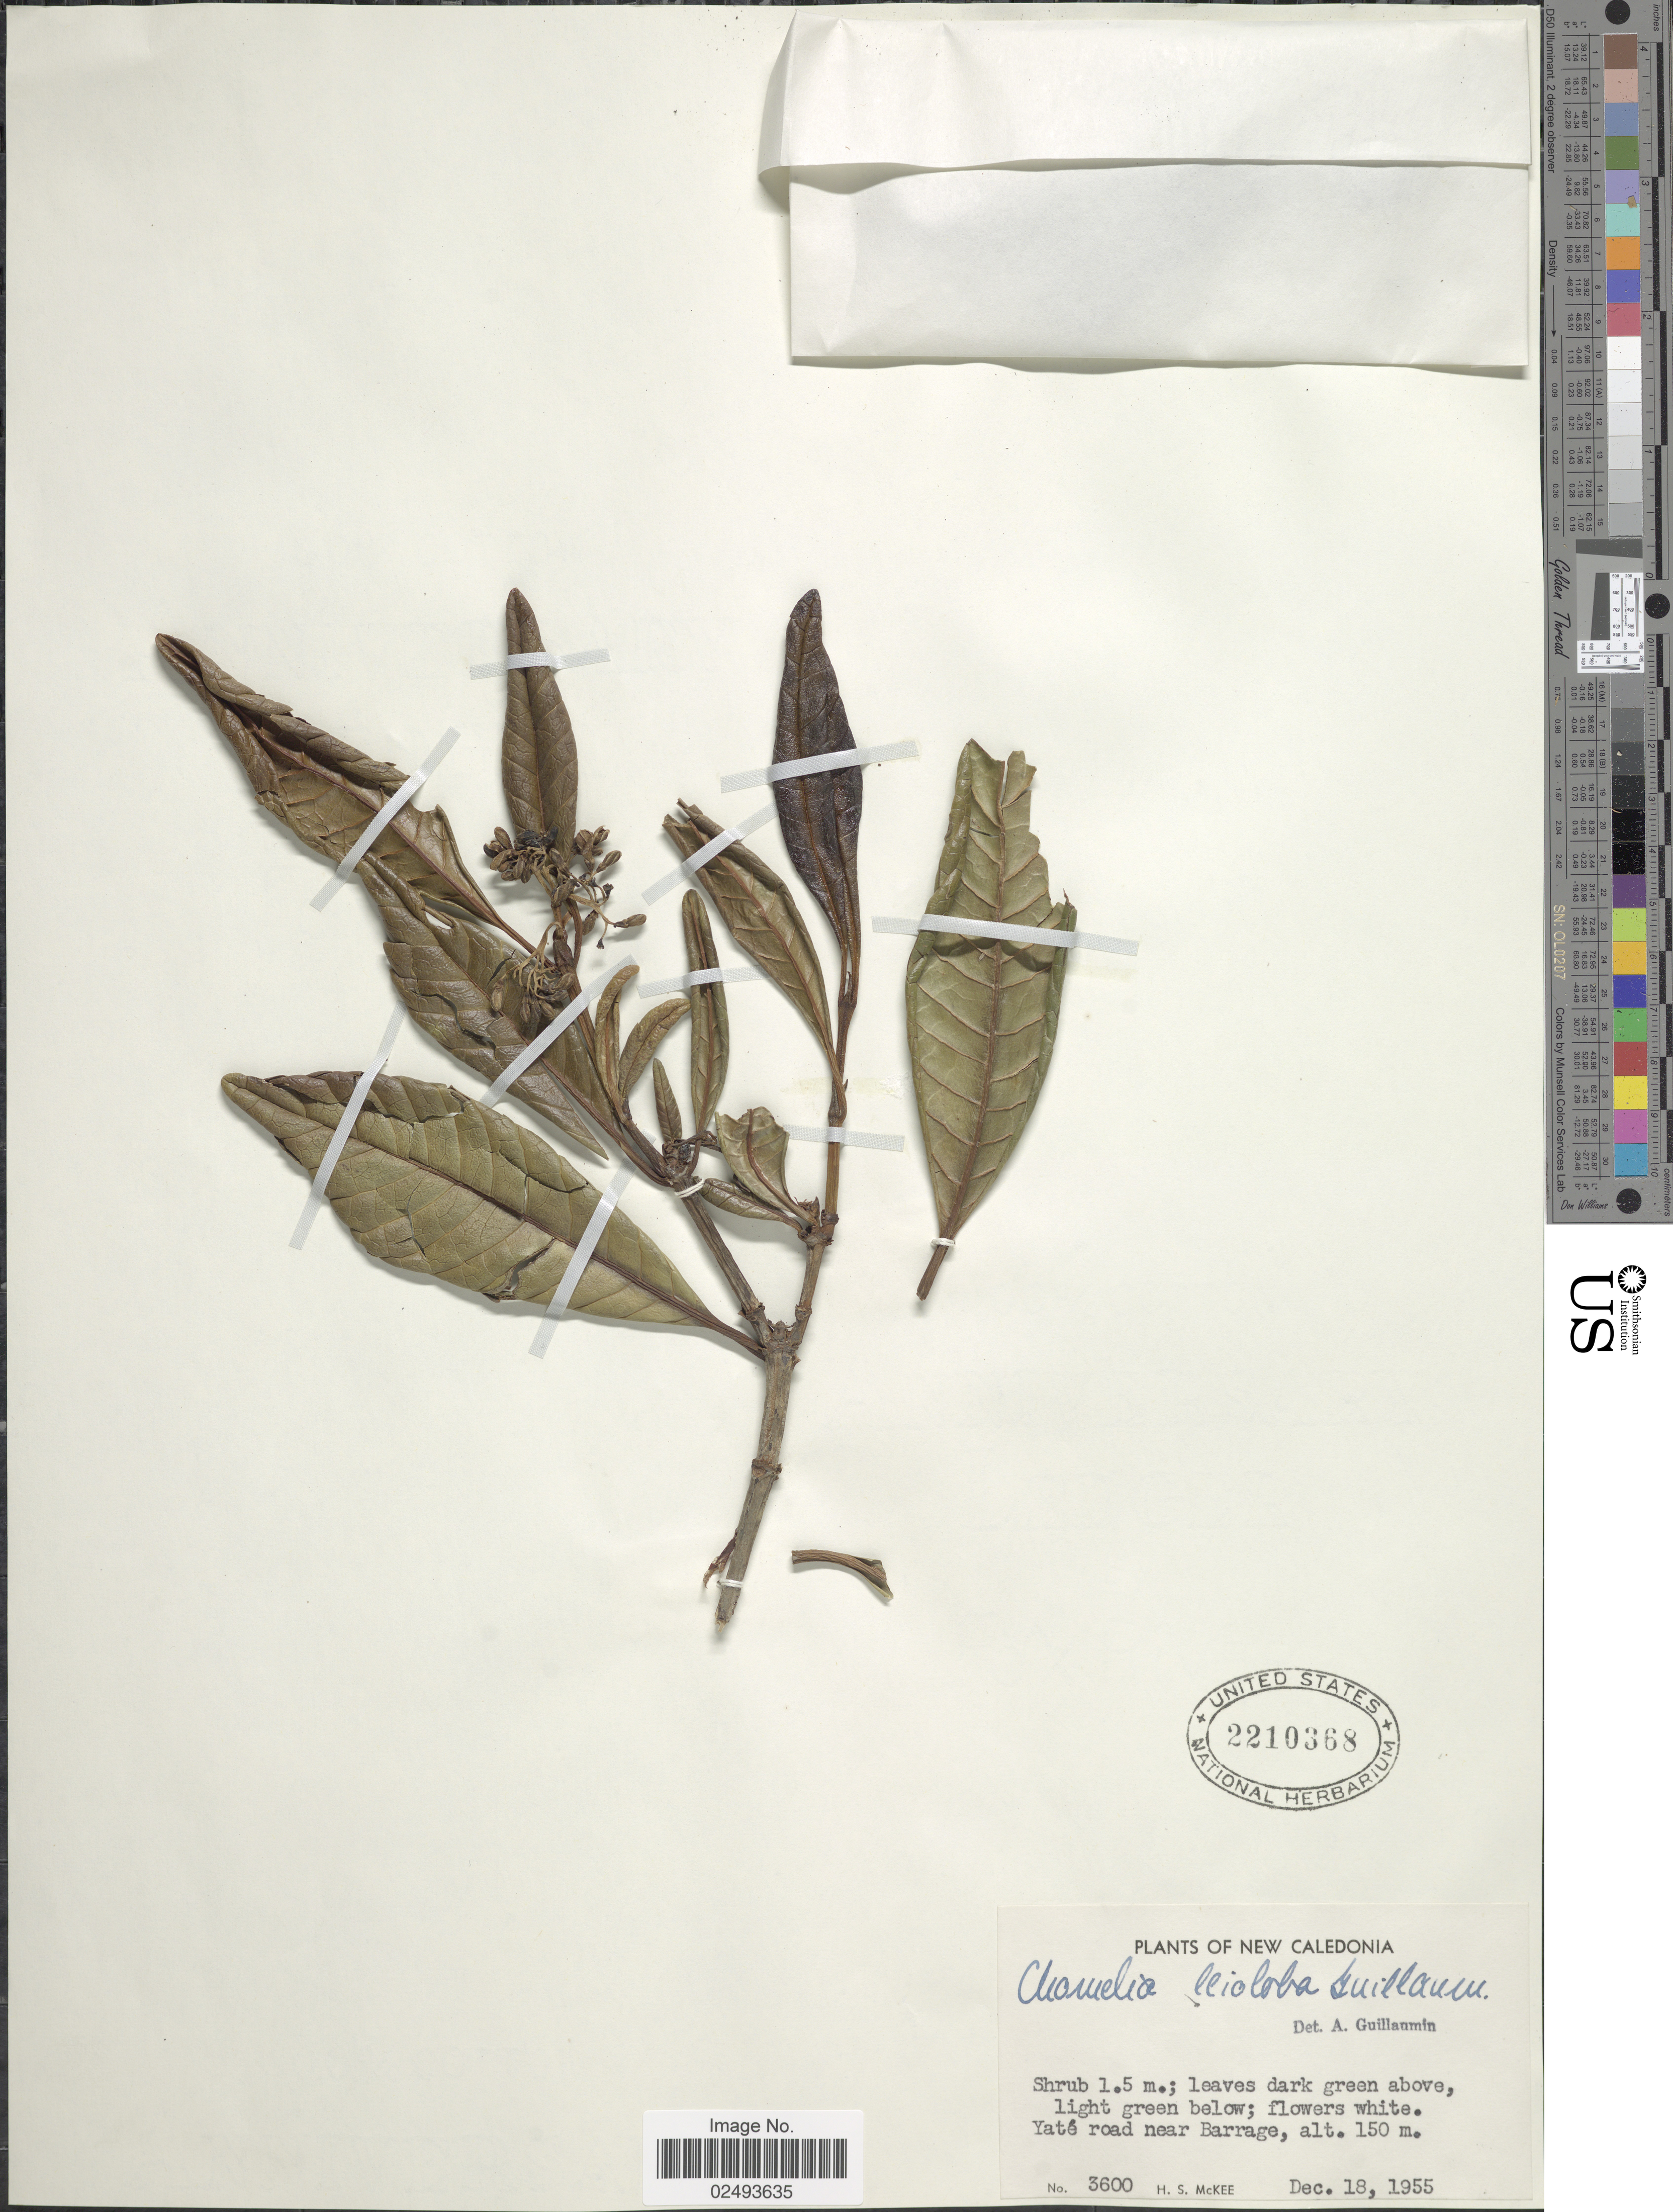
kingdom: Plantae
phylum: Tracheophyta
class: Magnoliopsida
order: Gentianales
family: Rubiaceae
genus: Tarenna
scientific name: Tarenna leioloba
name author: (Guillaumin) S. Moore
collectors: H. S. McKee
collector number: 3600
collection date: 1955-12-18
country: New Caledonia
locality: Yate road near Barrage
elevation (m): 150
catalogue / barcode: US 2210368